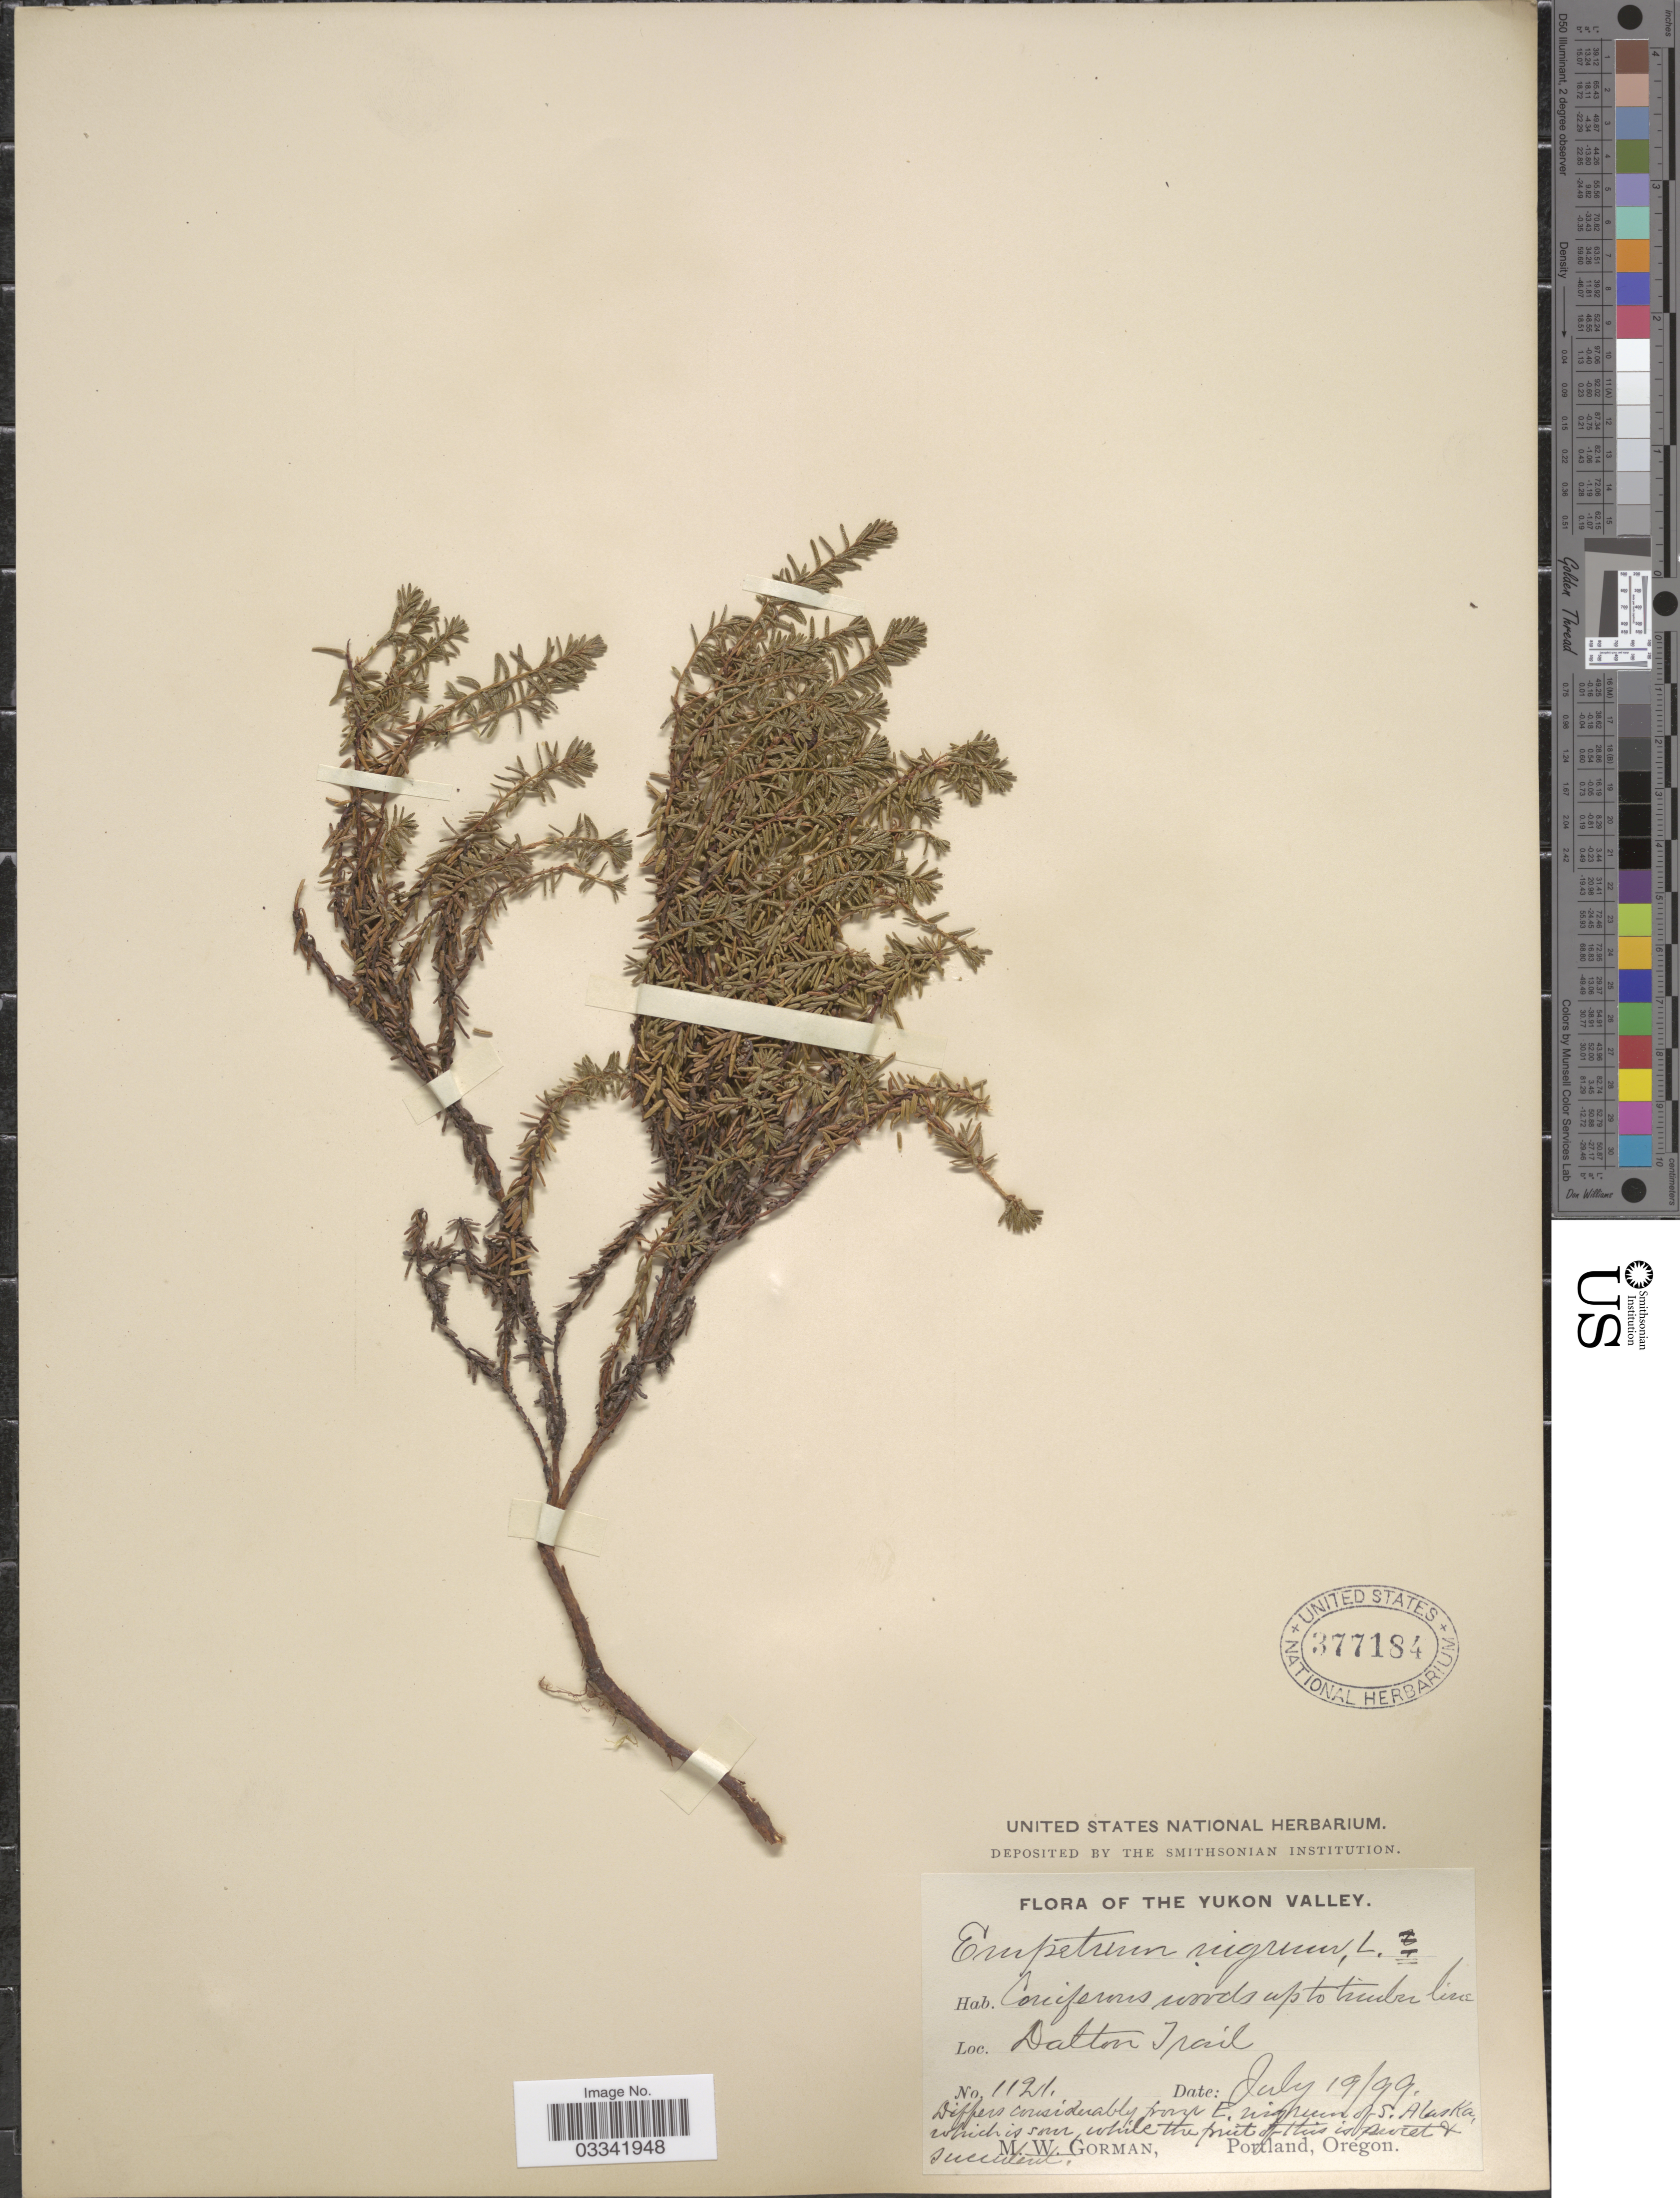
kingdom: Plantae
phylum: Tracheophyta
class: Magnoliopsida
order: Ericales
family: Ericaceae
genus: Empetrum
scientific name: Empetrum nigrum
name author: L.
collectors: M. W. Gorman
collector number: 1121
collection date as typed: Transcribed d/m/y: 19/7/99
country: United States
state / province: Alaska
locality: The Yukon Valley, Dalton Trail, Differs considerably E. nigrum of S. Alaska.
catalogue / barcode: US 377184